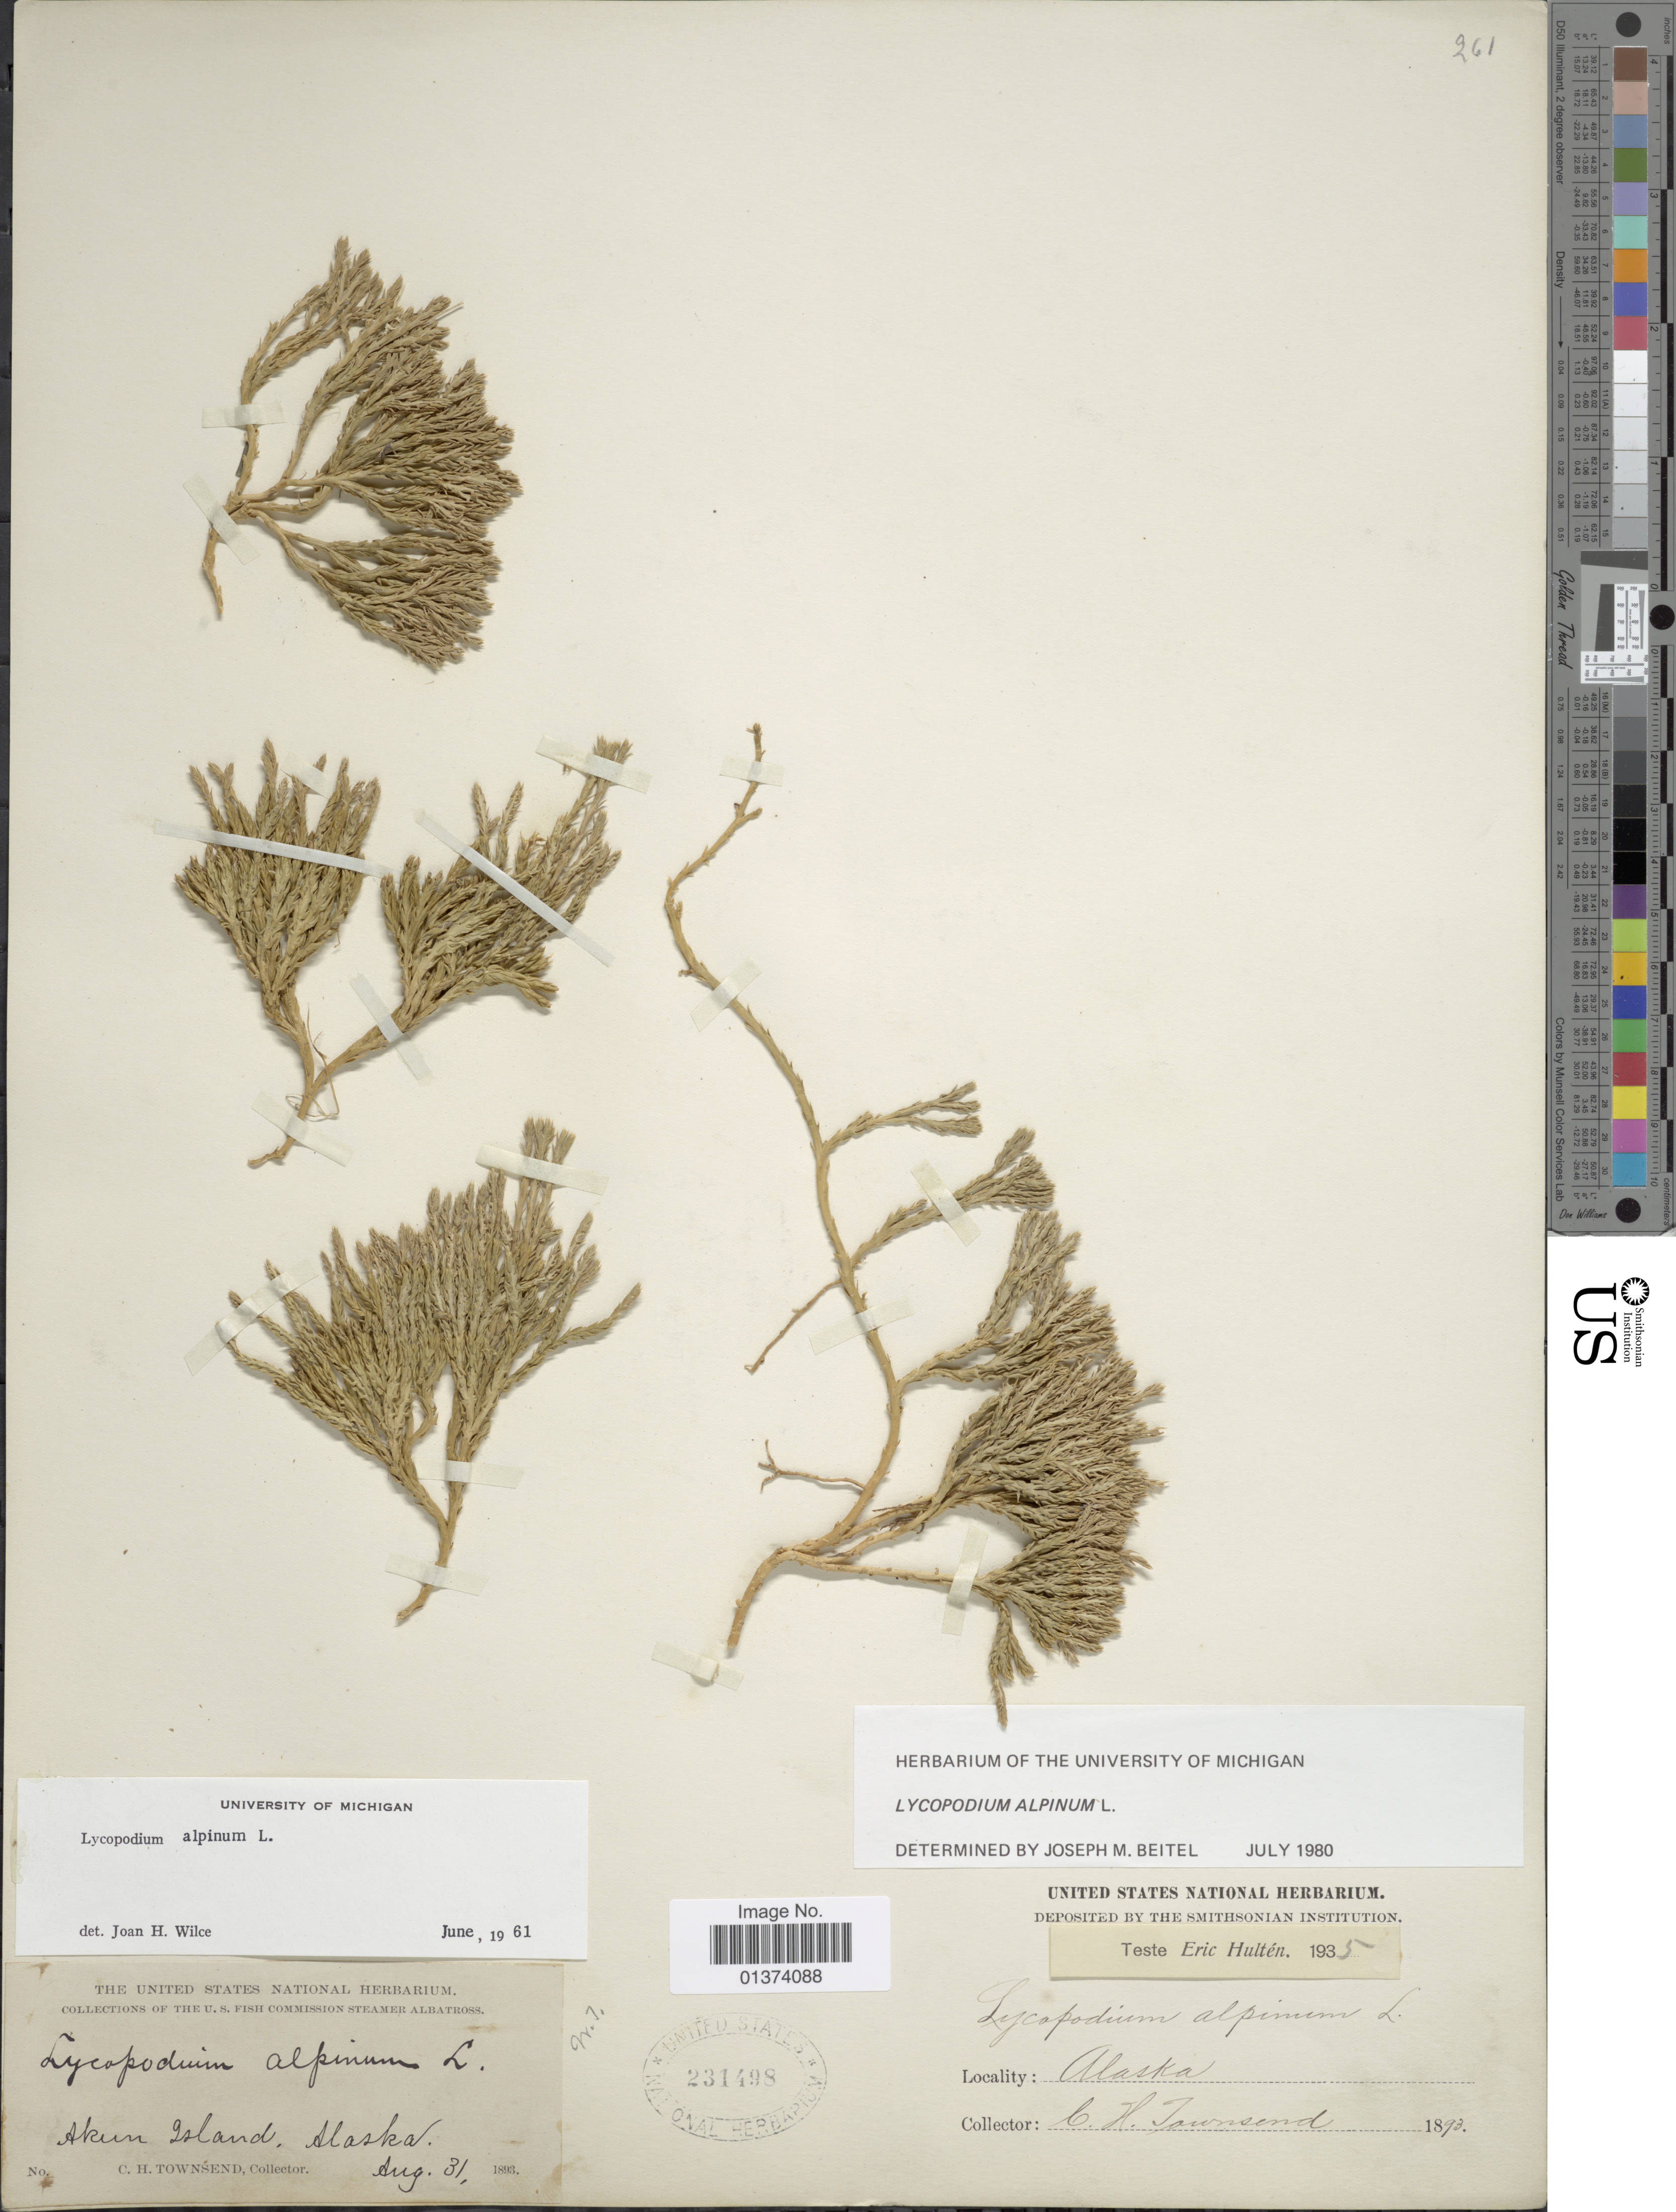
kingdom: Plantae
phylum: Tracheophyta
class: Lycopodiopsida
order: Lycopodiales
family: Lycopodiaceae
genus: Diphasiastrum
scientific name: Diphasiastrum alpinum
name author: (L.) Holub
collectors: C. H. Townsend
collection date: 1893-08-31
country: United States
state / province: Alaska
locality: Akun Island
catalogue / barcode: US 231498